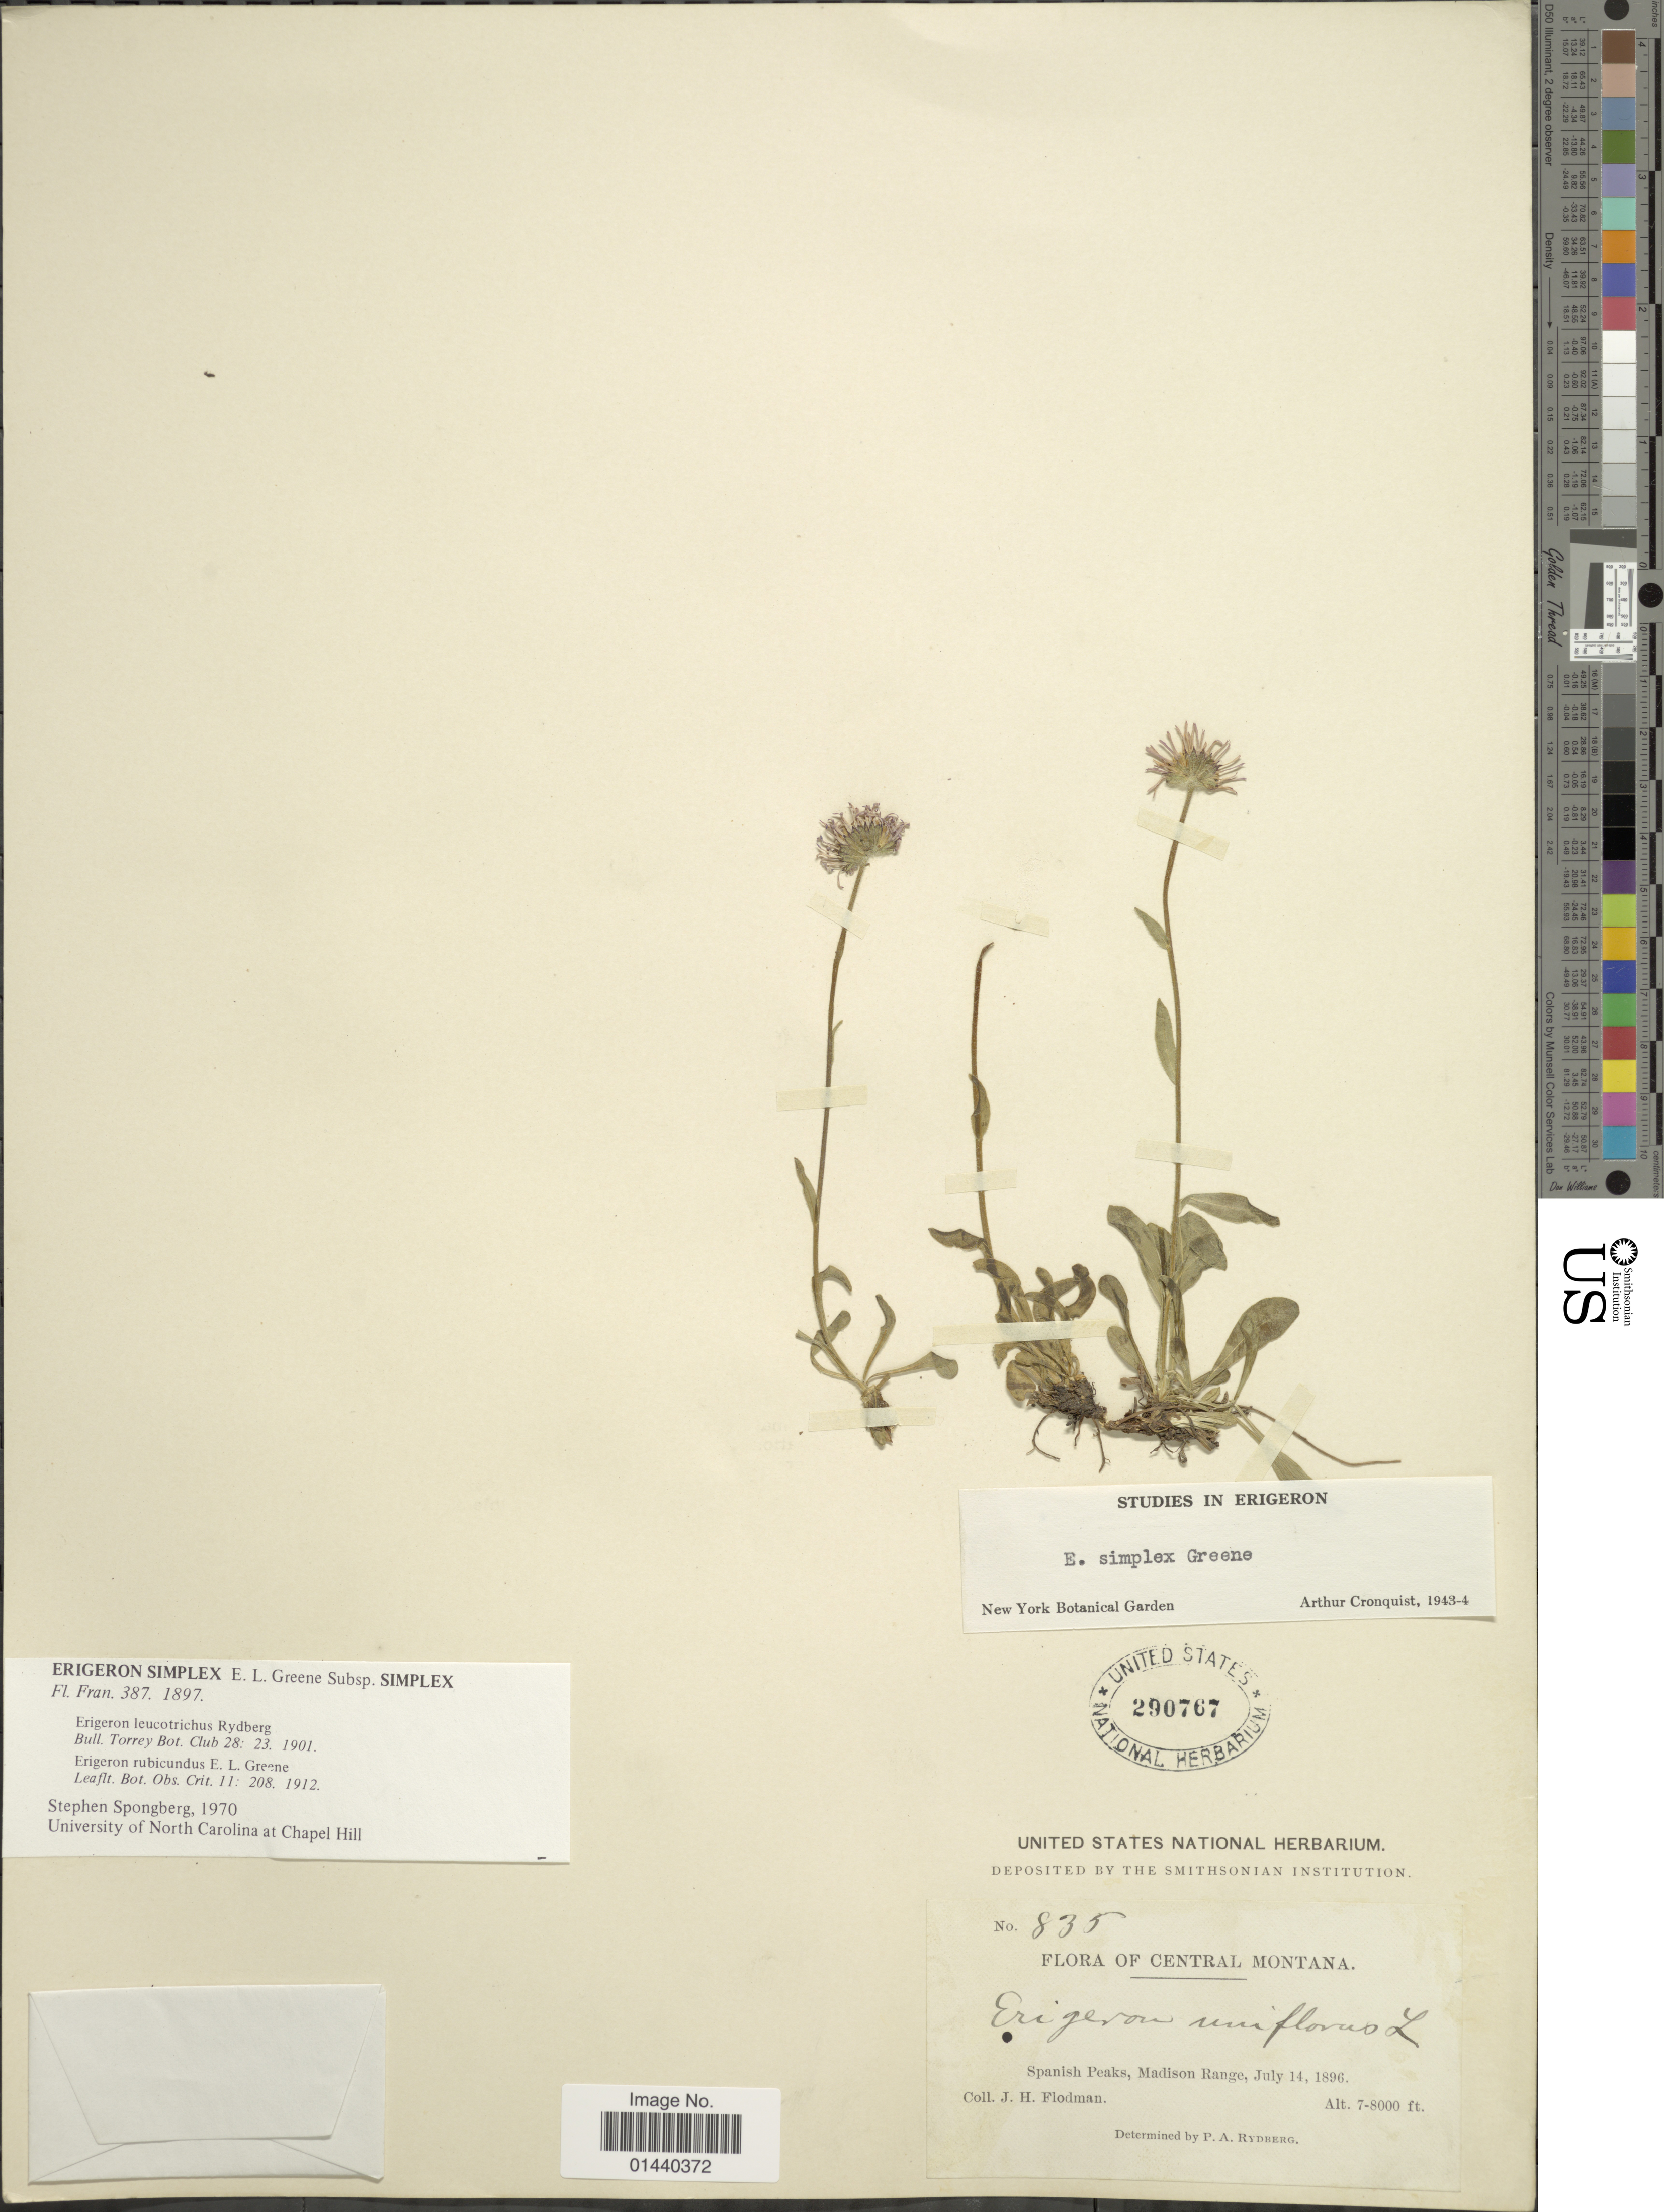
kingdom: Plantae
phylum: Tracheophyta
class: Magnoliopsida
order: Asterales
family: Asteraceae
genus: Erigeron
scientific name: Erigeron simplex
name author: Greene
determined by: Cronquist, A. J.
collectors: J. Flodman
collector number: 835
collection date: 1896-07-14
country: United States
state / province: Montana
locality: Central Montana. Spanish Peaks, Madison Range.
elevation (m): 2134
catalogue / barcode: US 290767